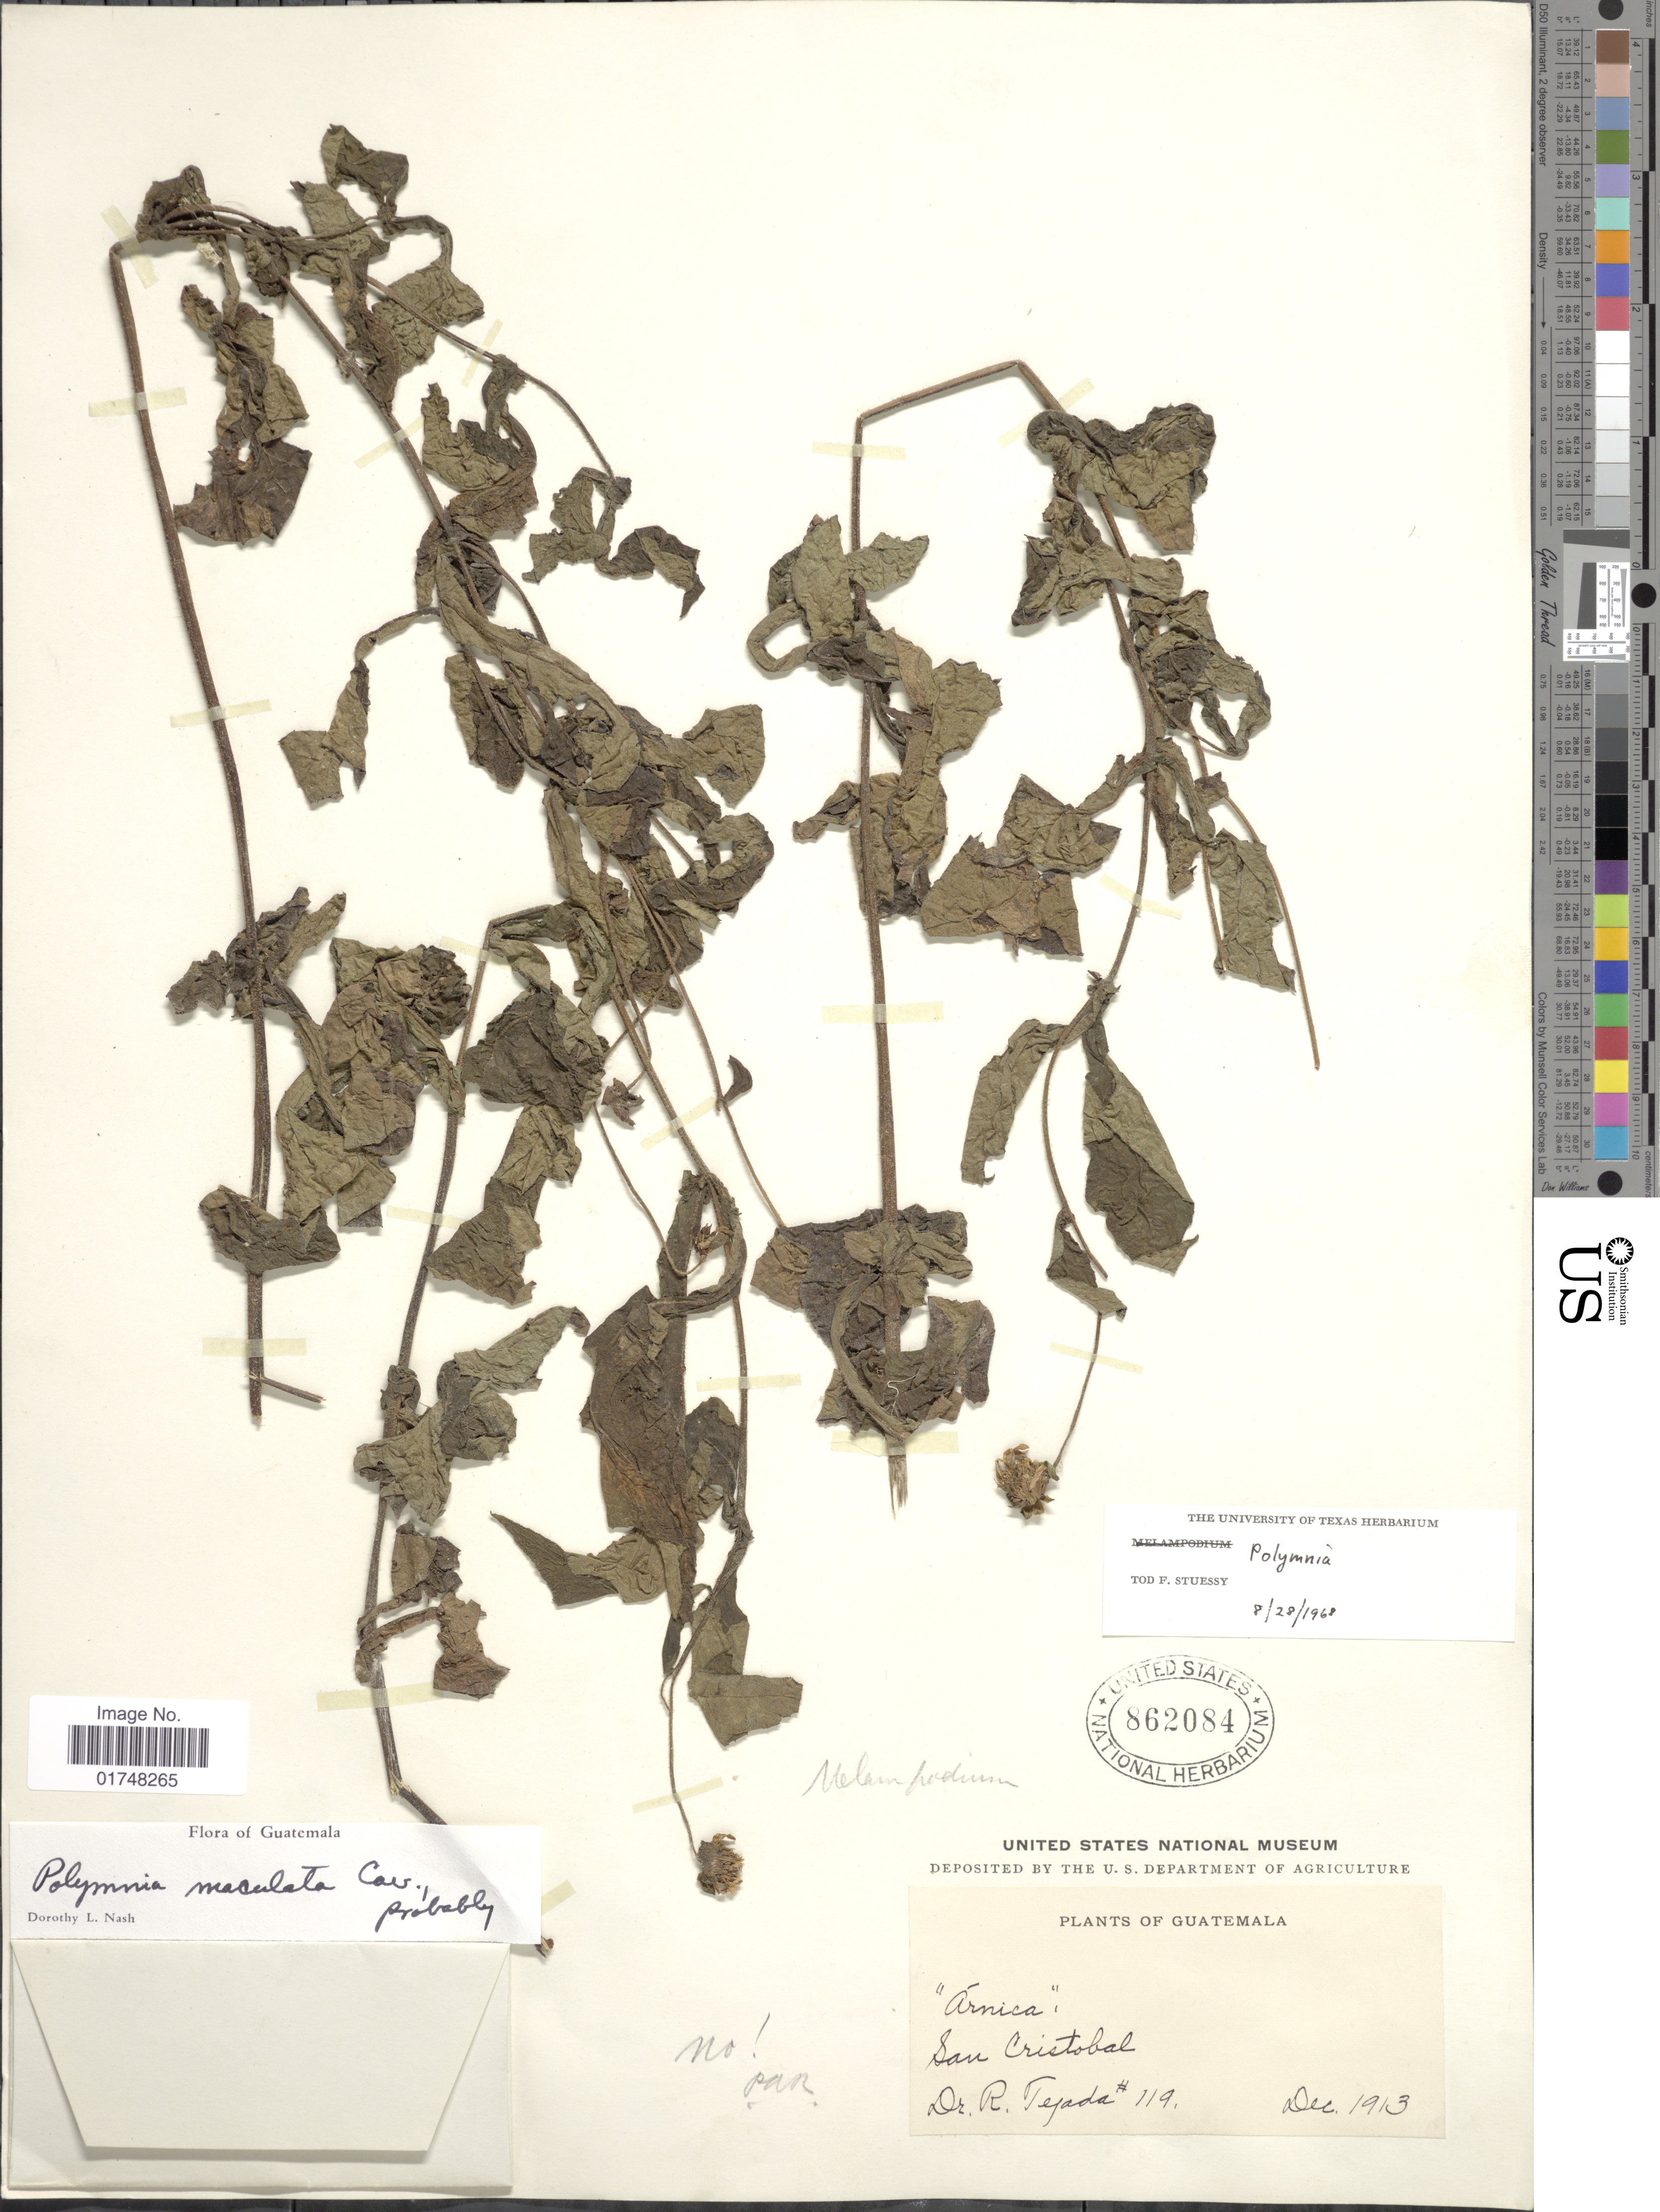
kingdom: Plantae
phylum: Tracheophyta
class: Magnoliopsida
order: Asterales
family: Asteraceae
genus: Smallanthus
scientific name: Smallanthus maculatus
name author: (Cav.) H. Rob.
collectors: R. Tejada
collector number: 119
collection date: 1913-12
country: Guatemala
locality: San Cristobal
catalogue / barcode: US 862084